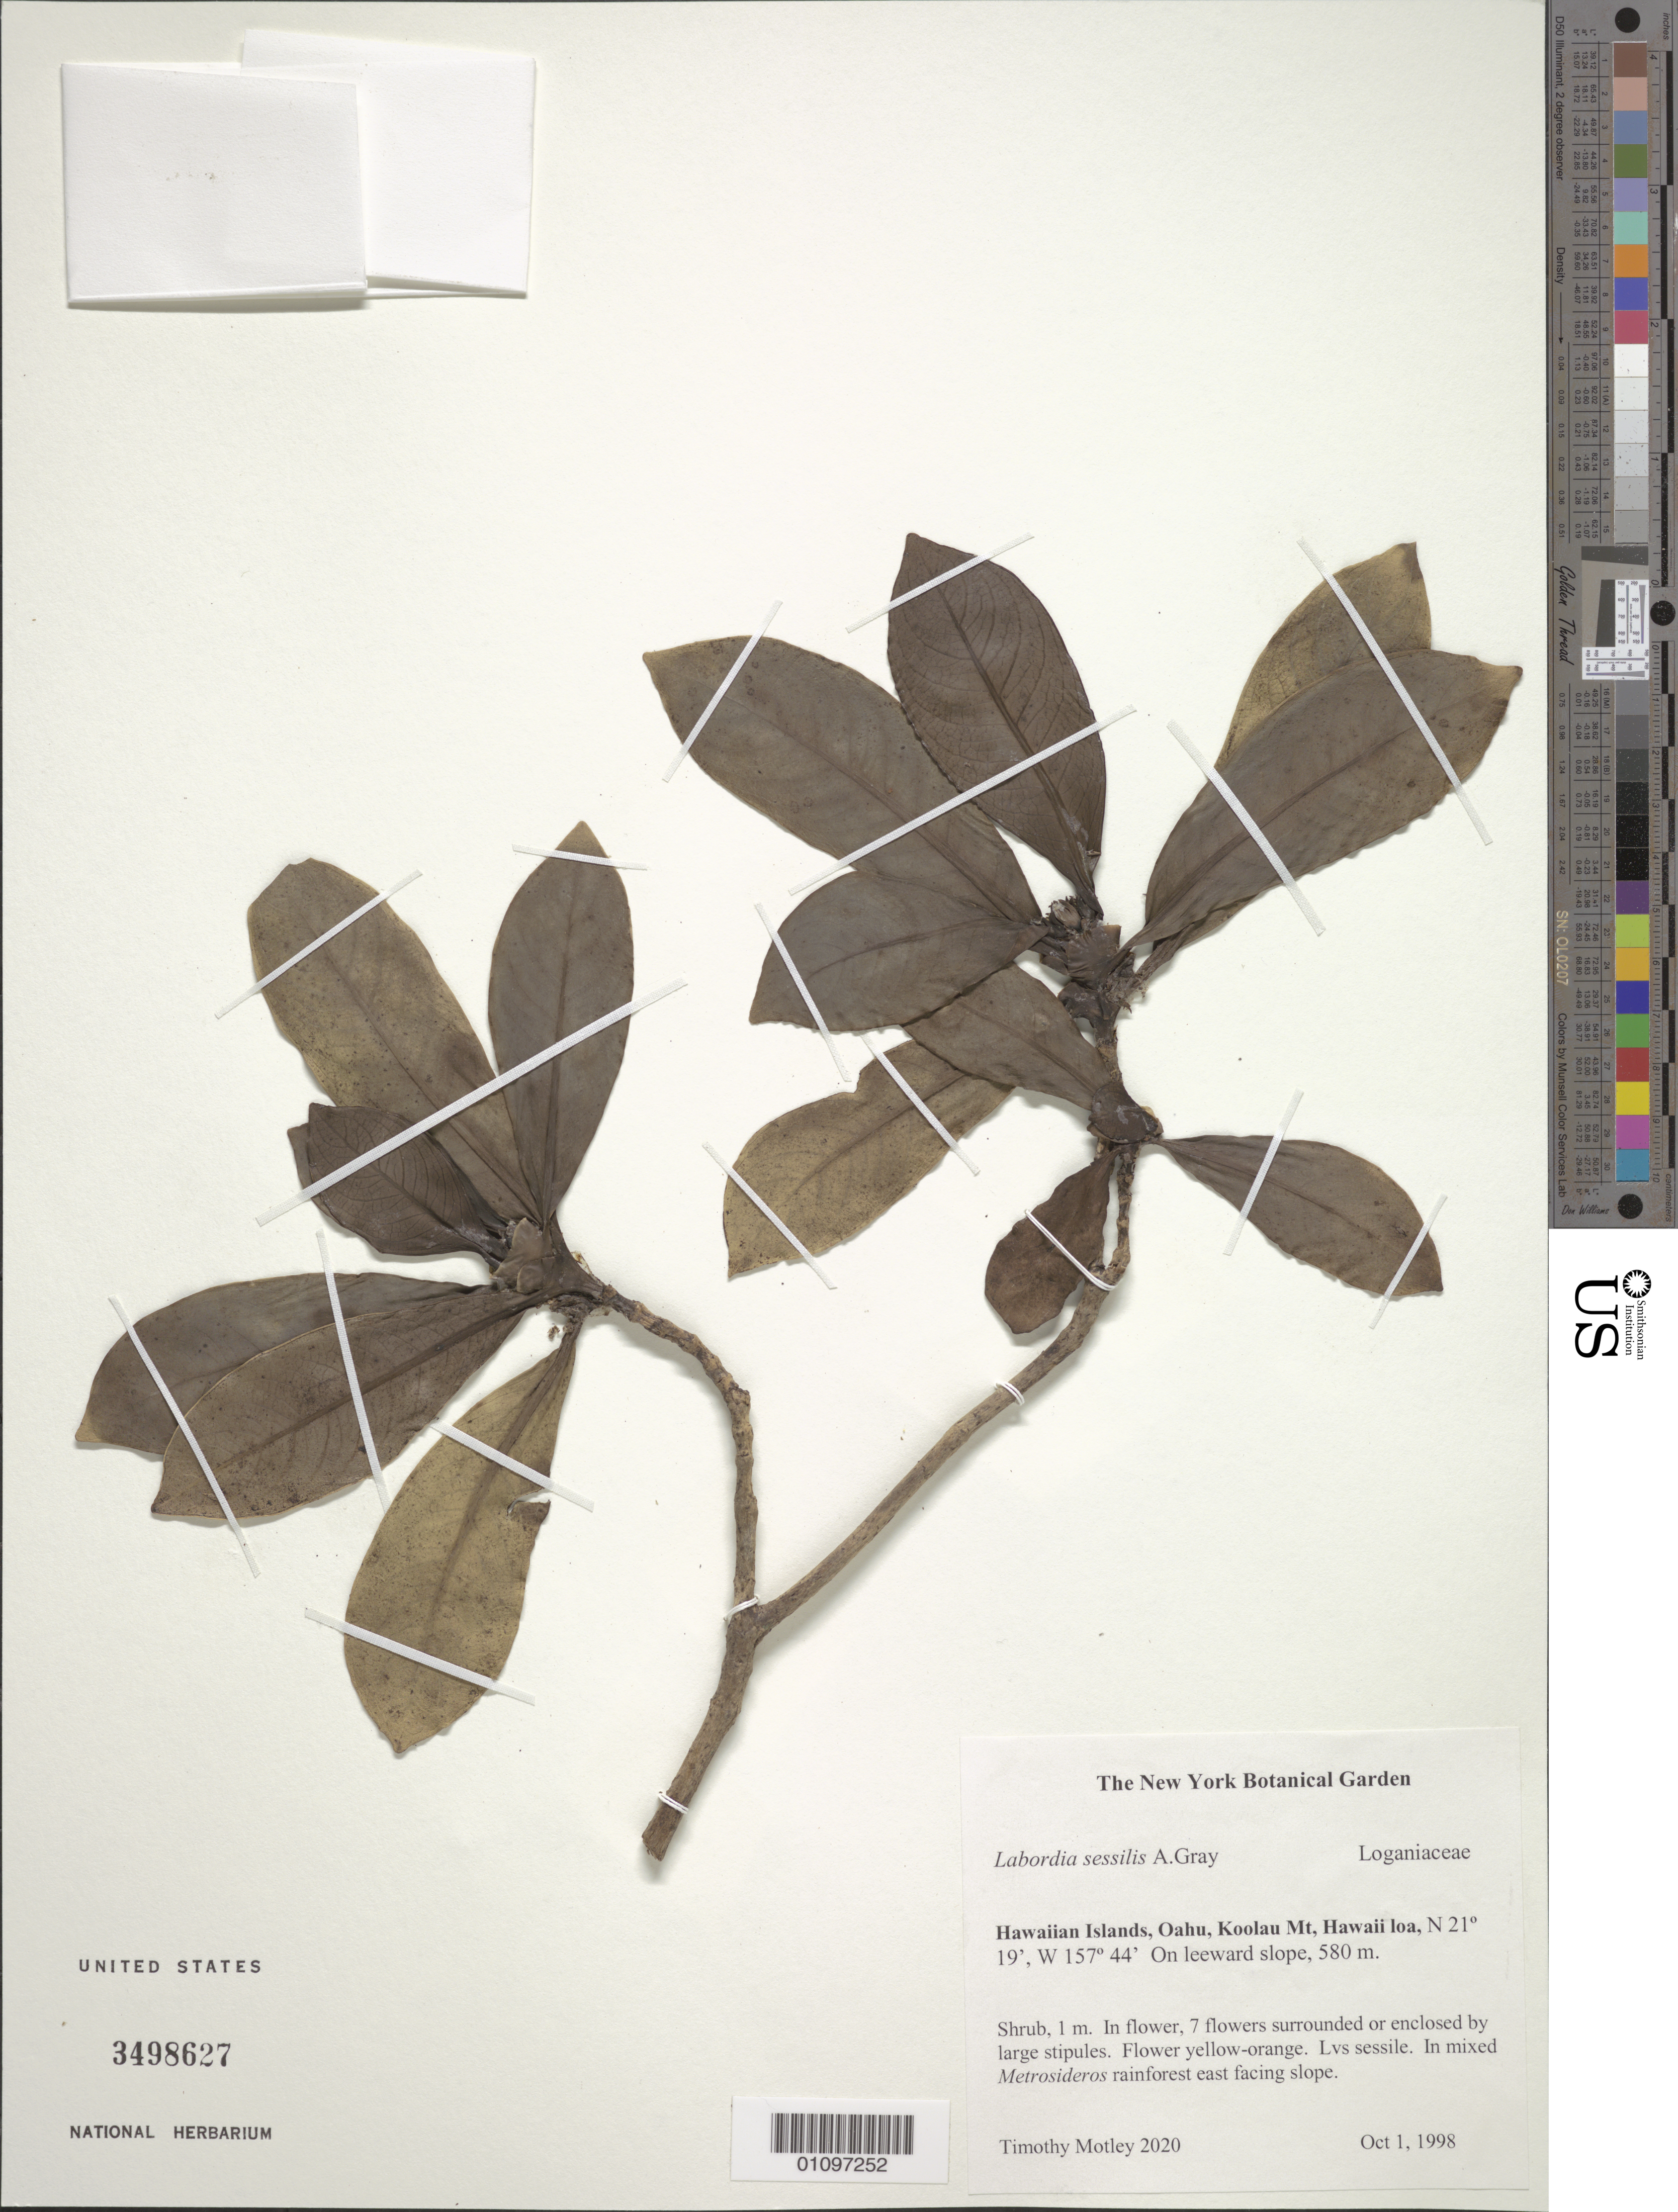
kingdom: Plantae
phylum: Tracheophyta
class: Magnoliopsida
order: Gentianales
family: Loganiaceae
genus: Geniostoma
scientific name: Geniostoma hymenopodum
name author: (O. Deg. & Sherff) Byng & Christenh.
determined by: Wagner, W. L., (BOT), Smithsonian Institution - National Museum of Natural History (UNITED STATES)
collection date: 1998-10-01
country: United States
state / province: Hawaii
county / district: Honolulu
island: Oahu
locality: Koolau Mt., Hawaii loa.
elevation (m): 580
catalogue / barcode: US 3498627